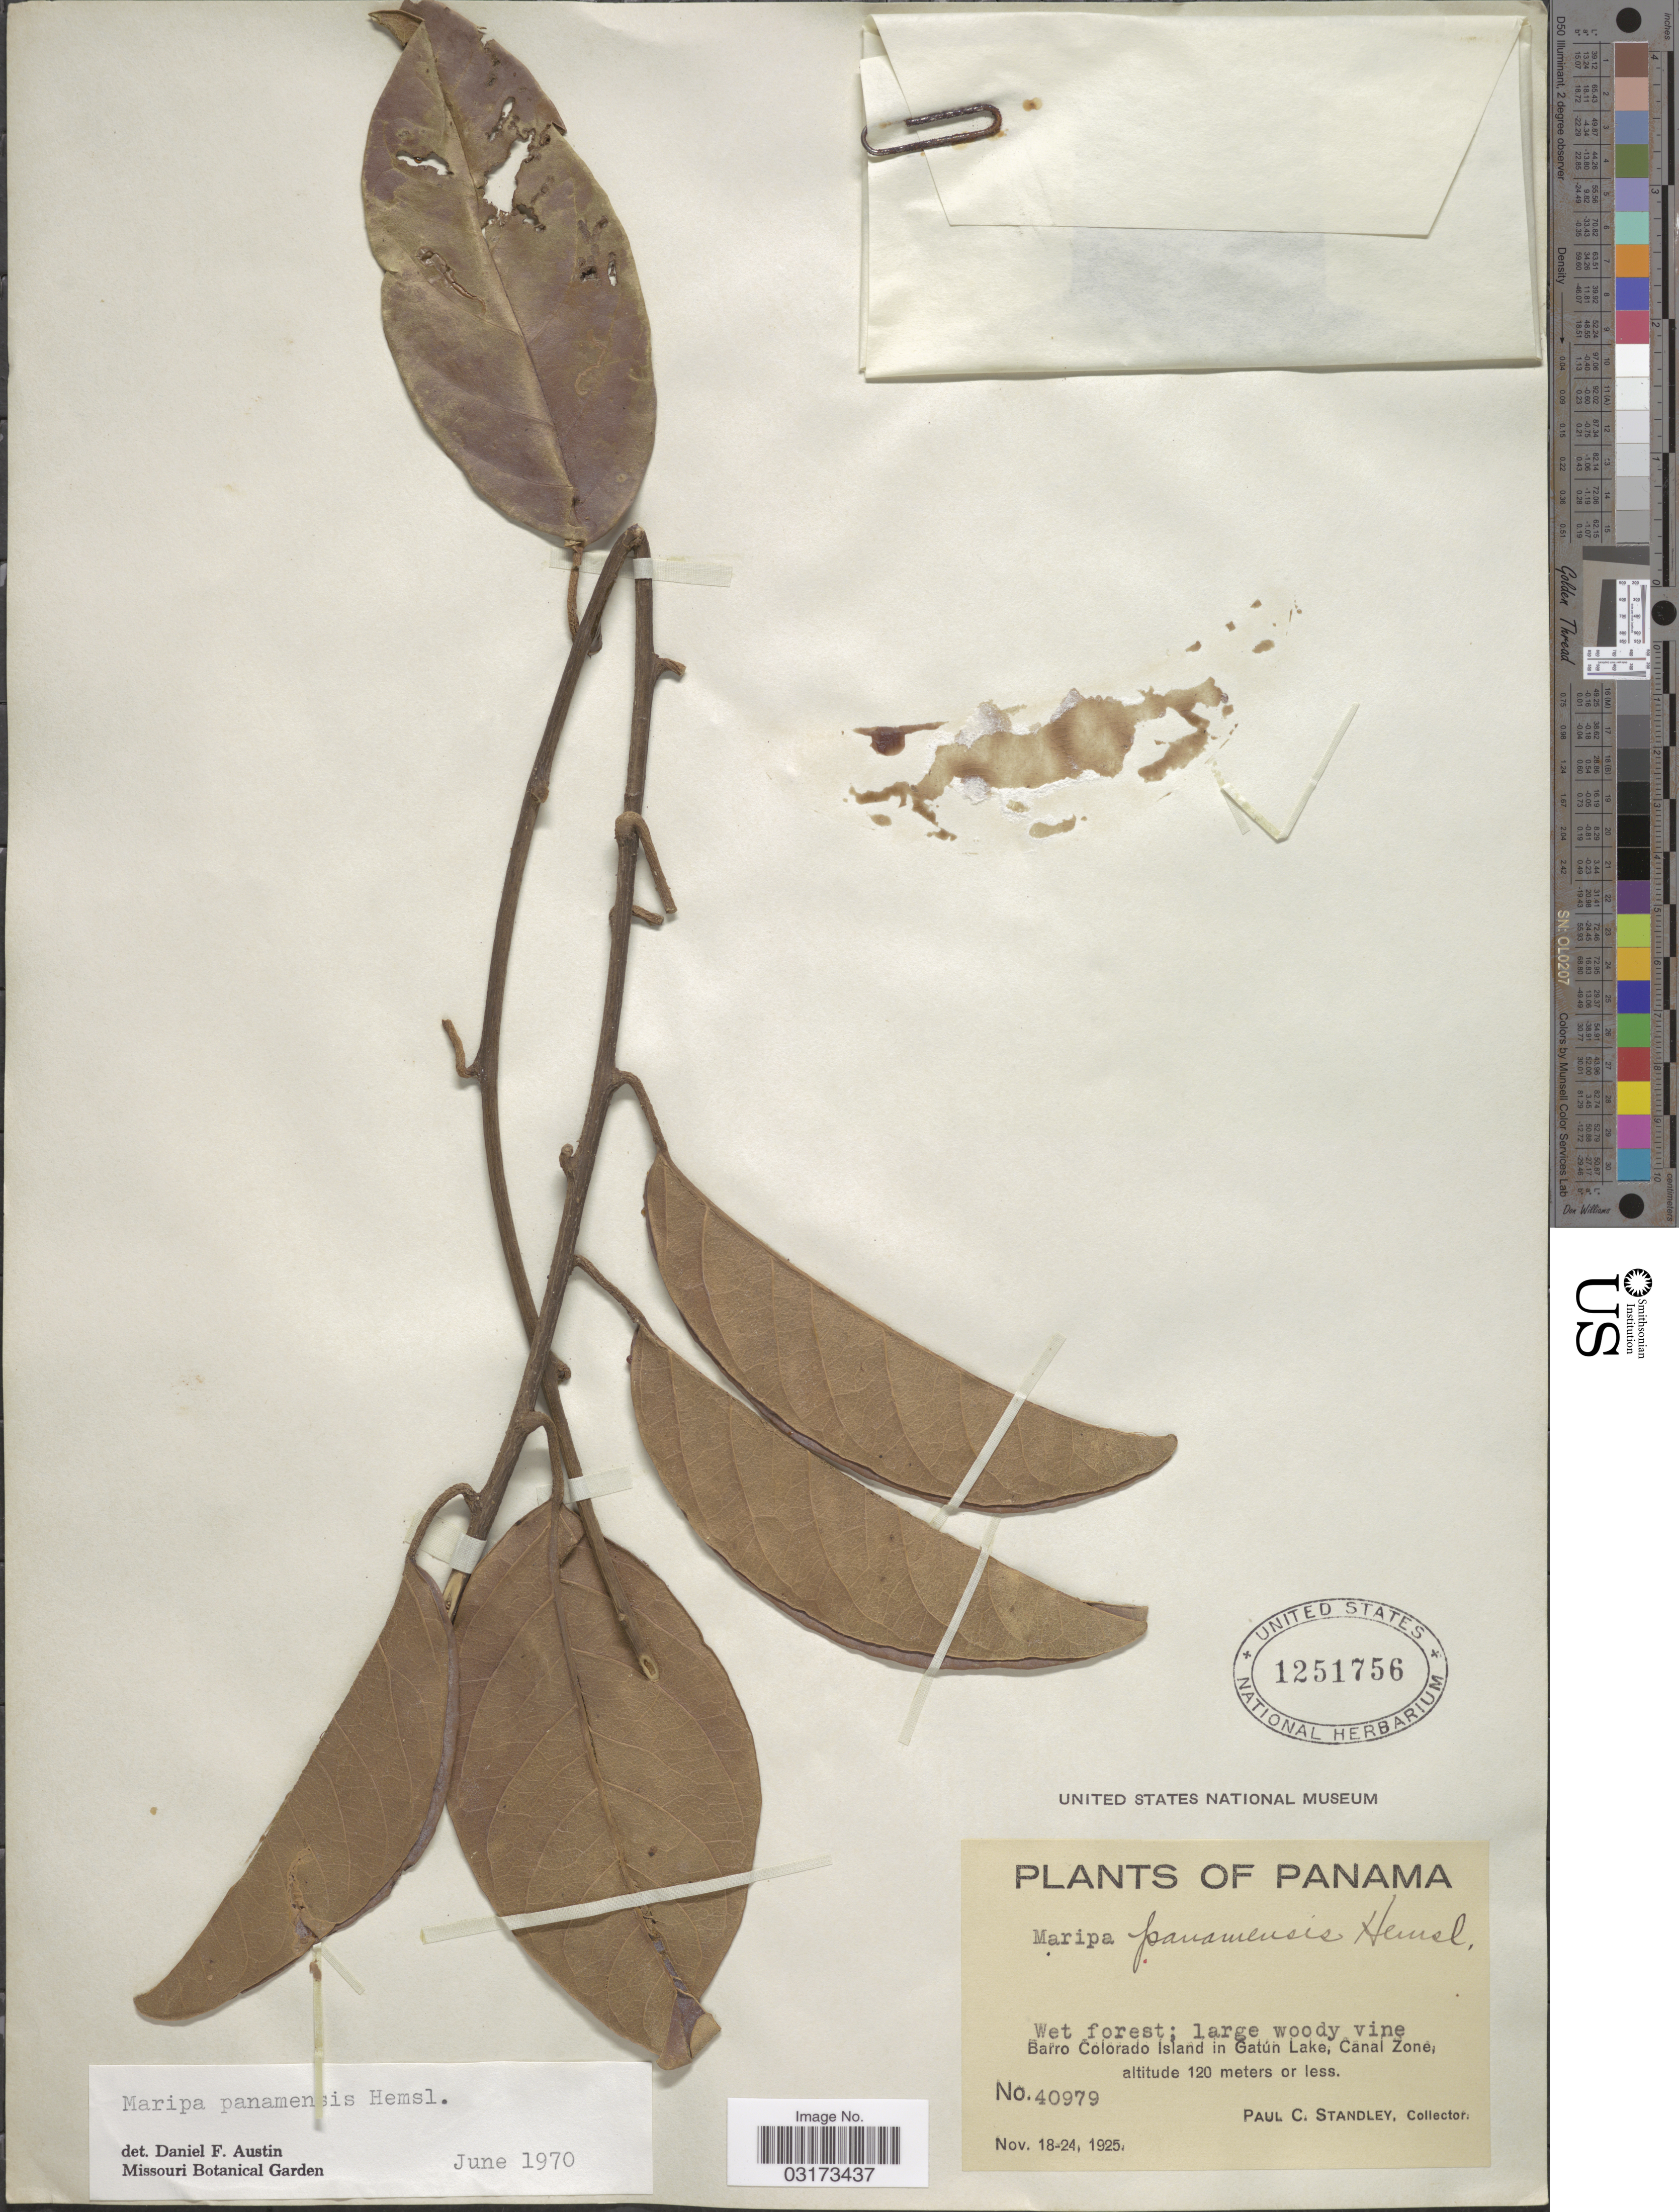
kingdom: Plantae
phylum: Tracheophyta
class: Magnoliopsida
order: Solanales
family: Convolvulaceae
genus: Maripa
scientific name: Maripa panamensis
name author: Hemsl.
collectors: P. C. Standley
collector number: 40979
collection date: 1925-11-18/1925-11-24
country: Panama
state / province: Panamá Oeste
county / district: Canal Zone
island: Barro Colorado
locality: Barro Colorado Island in Gatún Lake, Canal Zone.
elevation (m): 120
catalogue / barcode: US 1251756